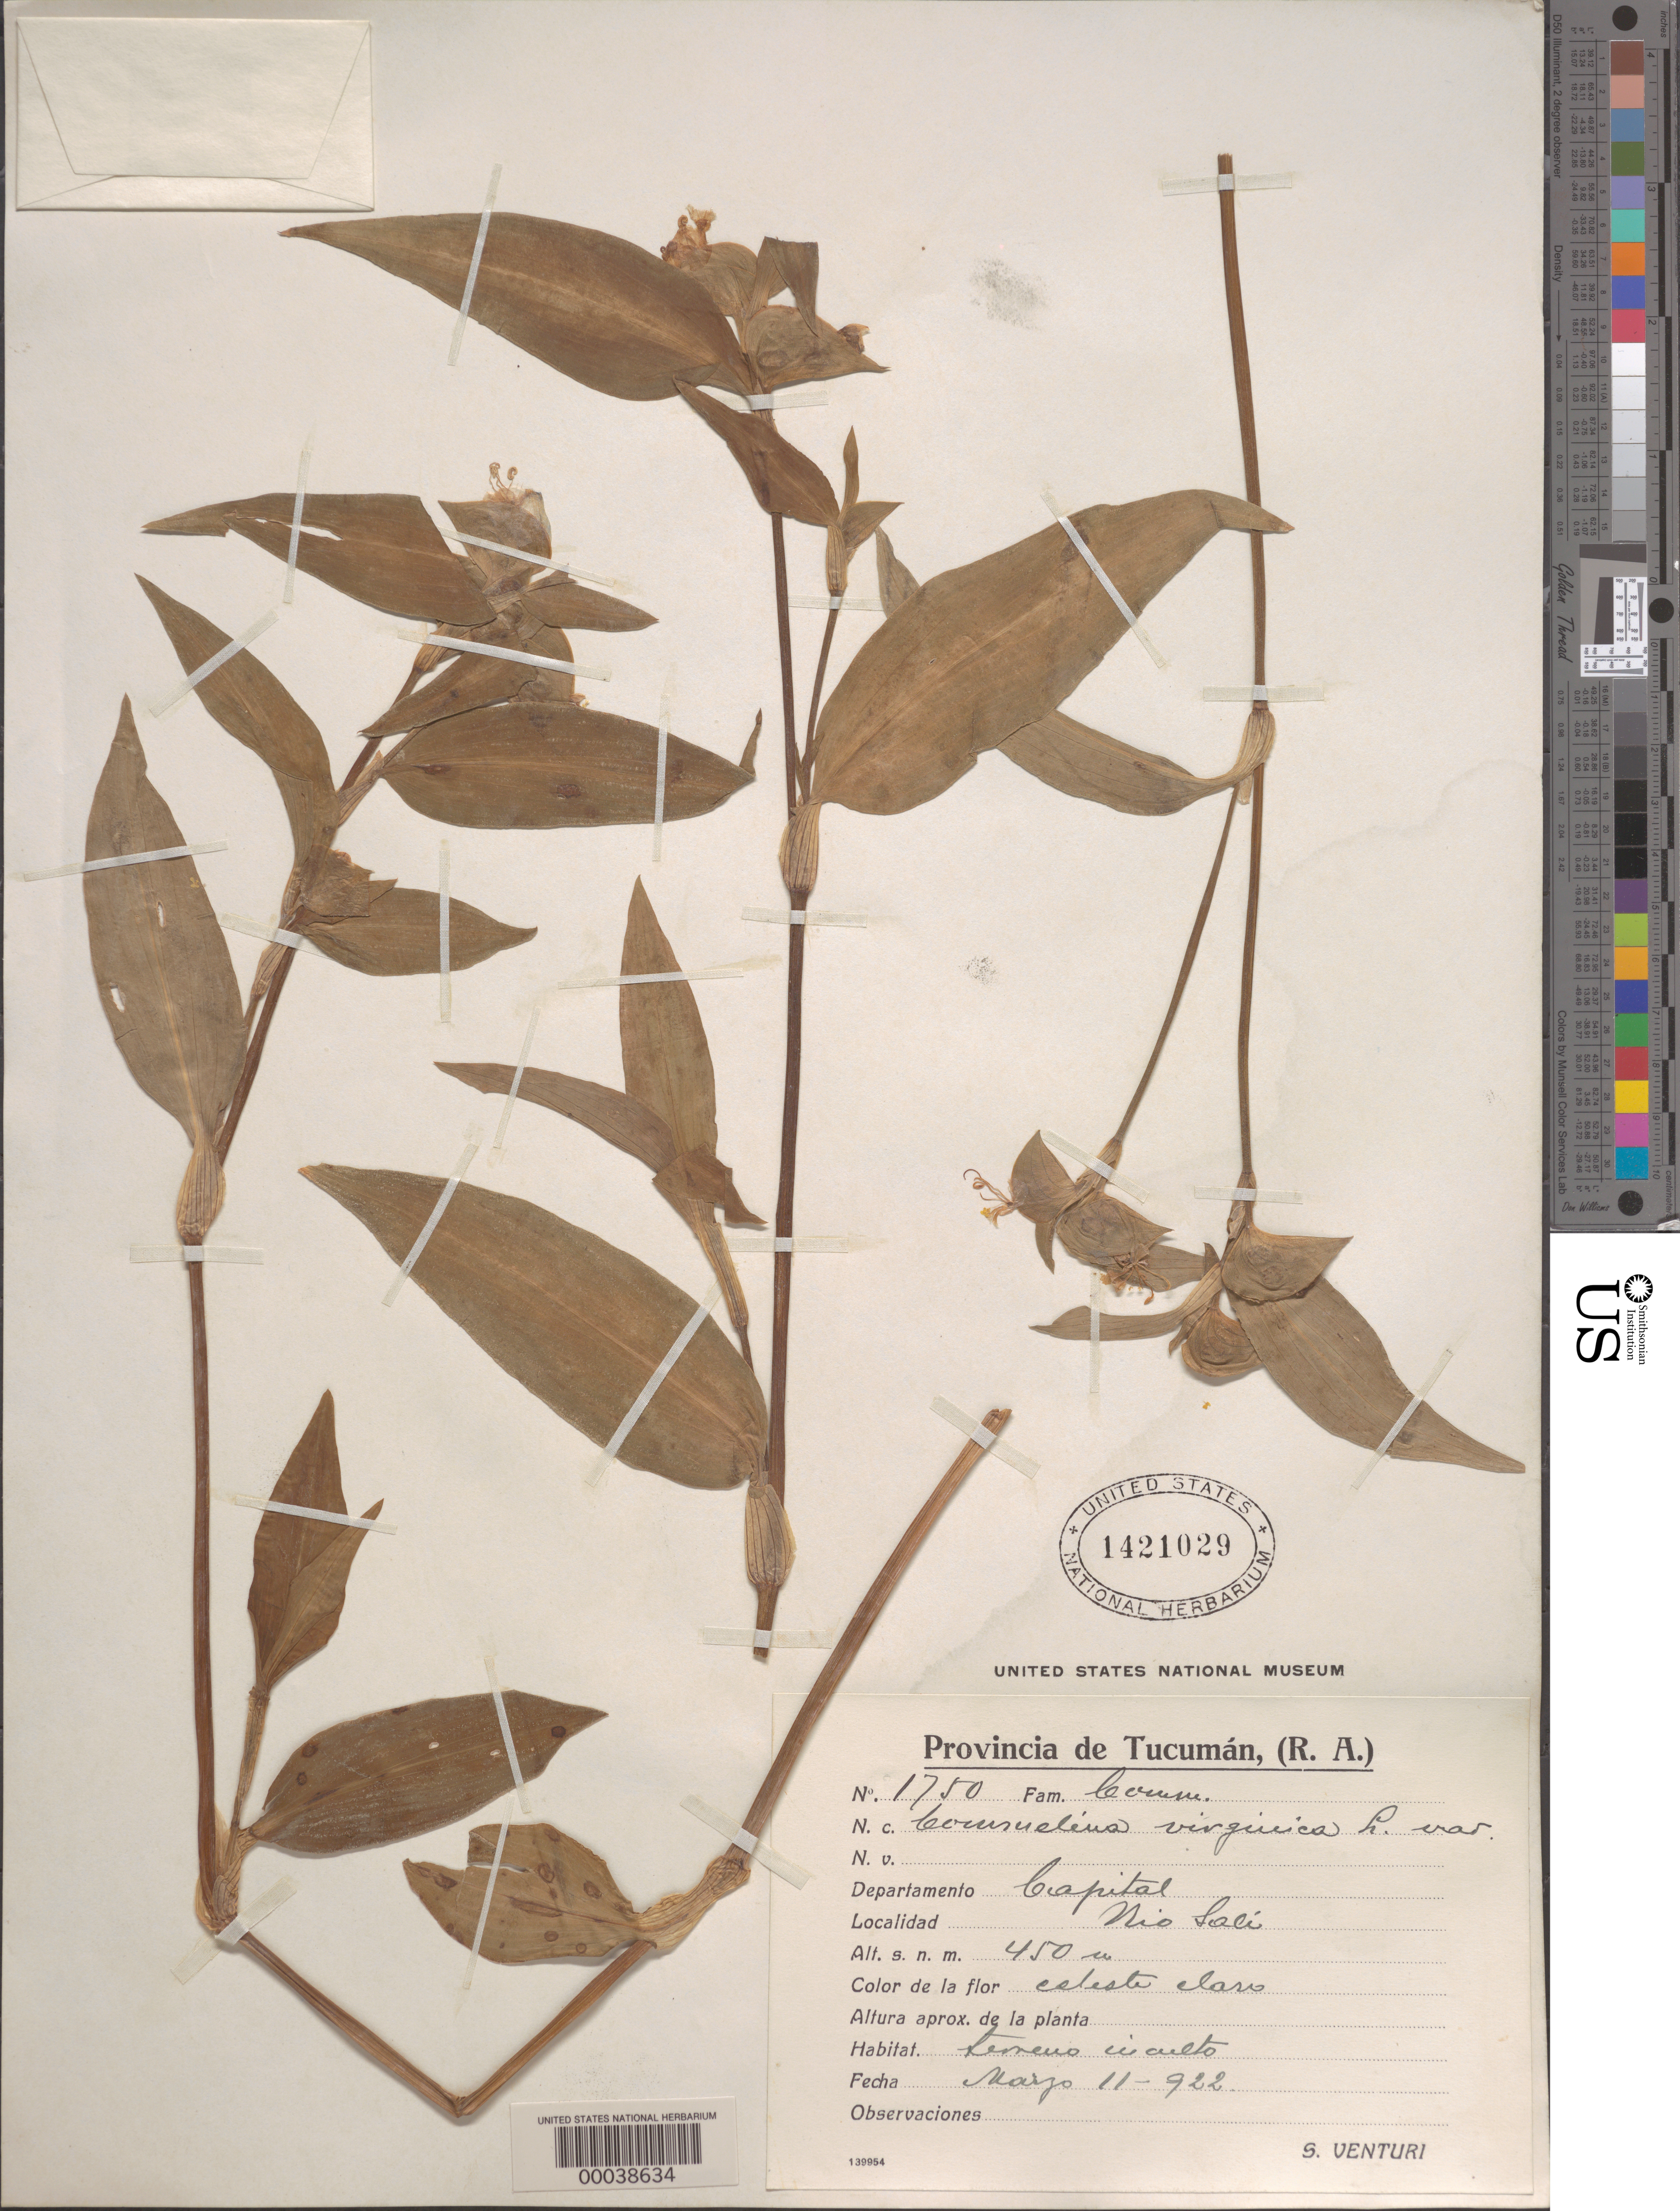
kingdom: Plantae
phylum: Tracheophyta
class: Liliopsida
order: Commelinales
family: Commelinaceae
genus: Commelina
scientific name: Commelina erecta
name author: L.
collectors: S. Venturi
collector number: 1750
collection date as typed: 11 Mar 1922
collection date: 1922-03-11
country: Argentina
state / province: Ciudad Autónoma de Buenos Aires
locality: Rio Loli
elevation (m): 450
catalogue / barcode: US 1421029